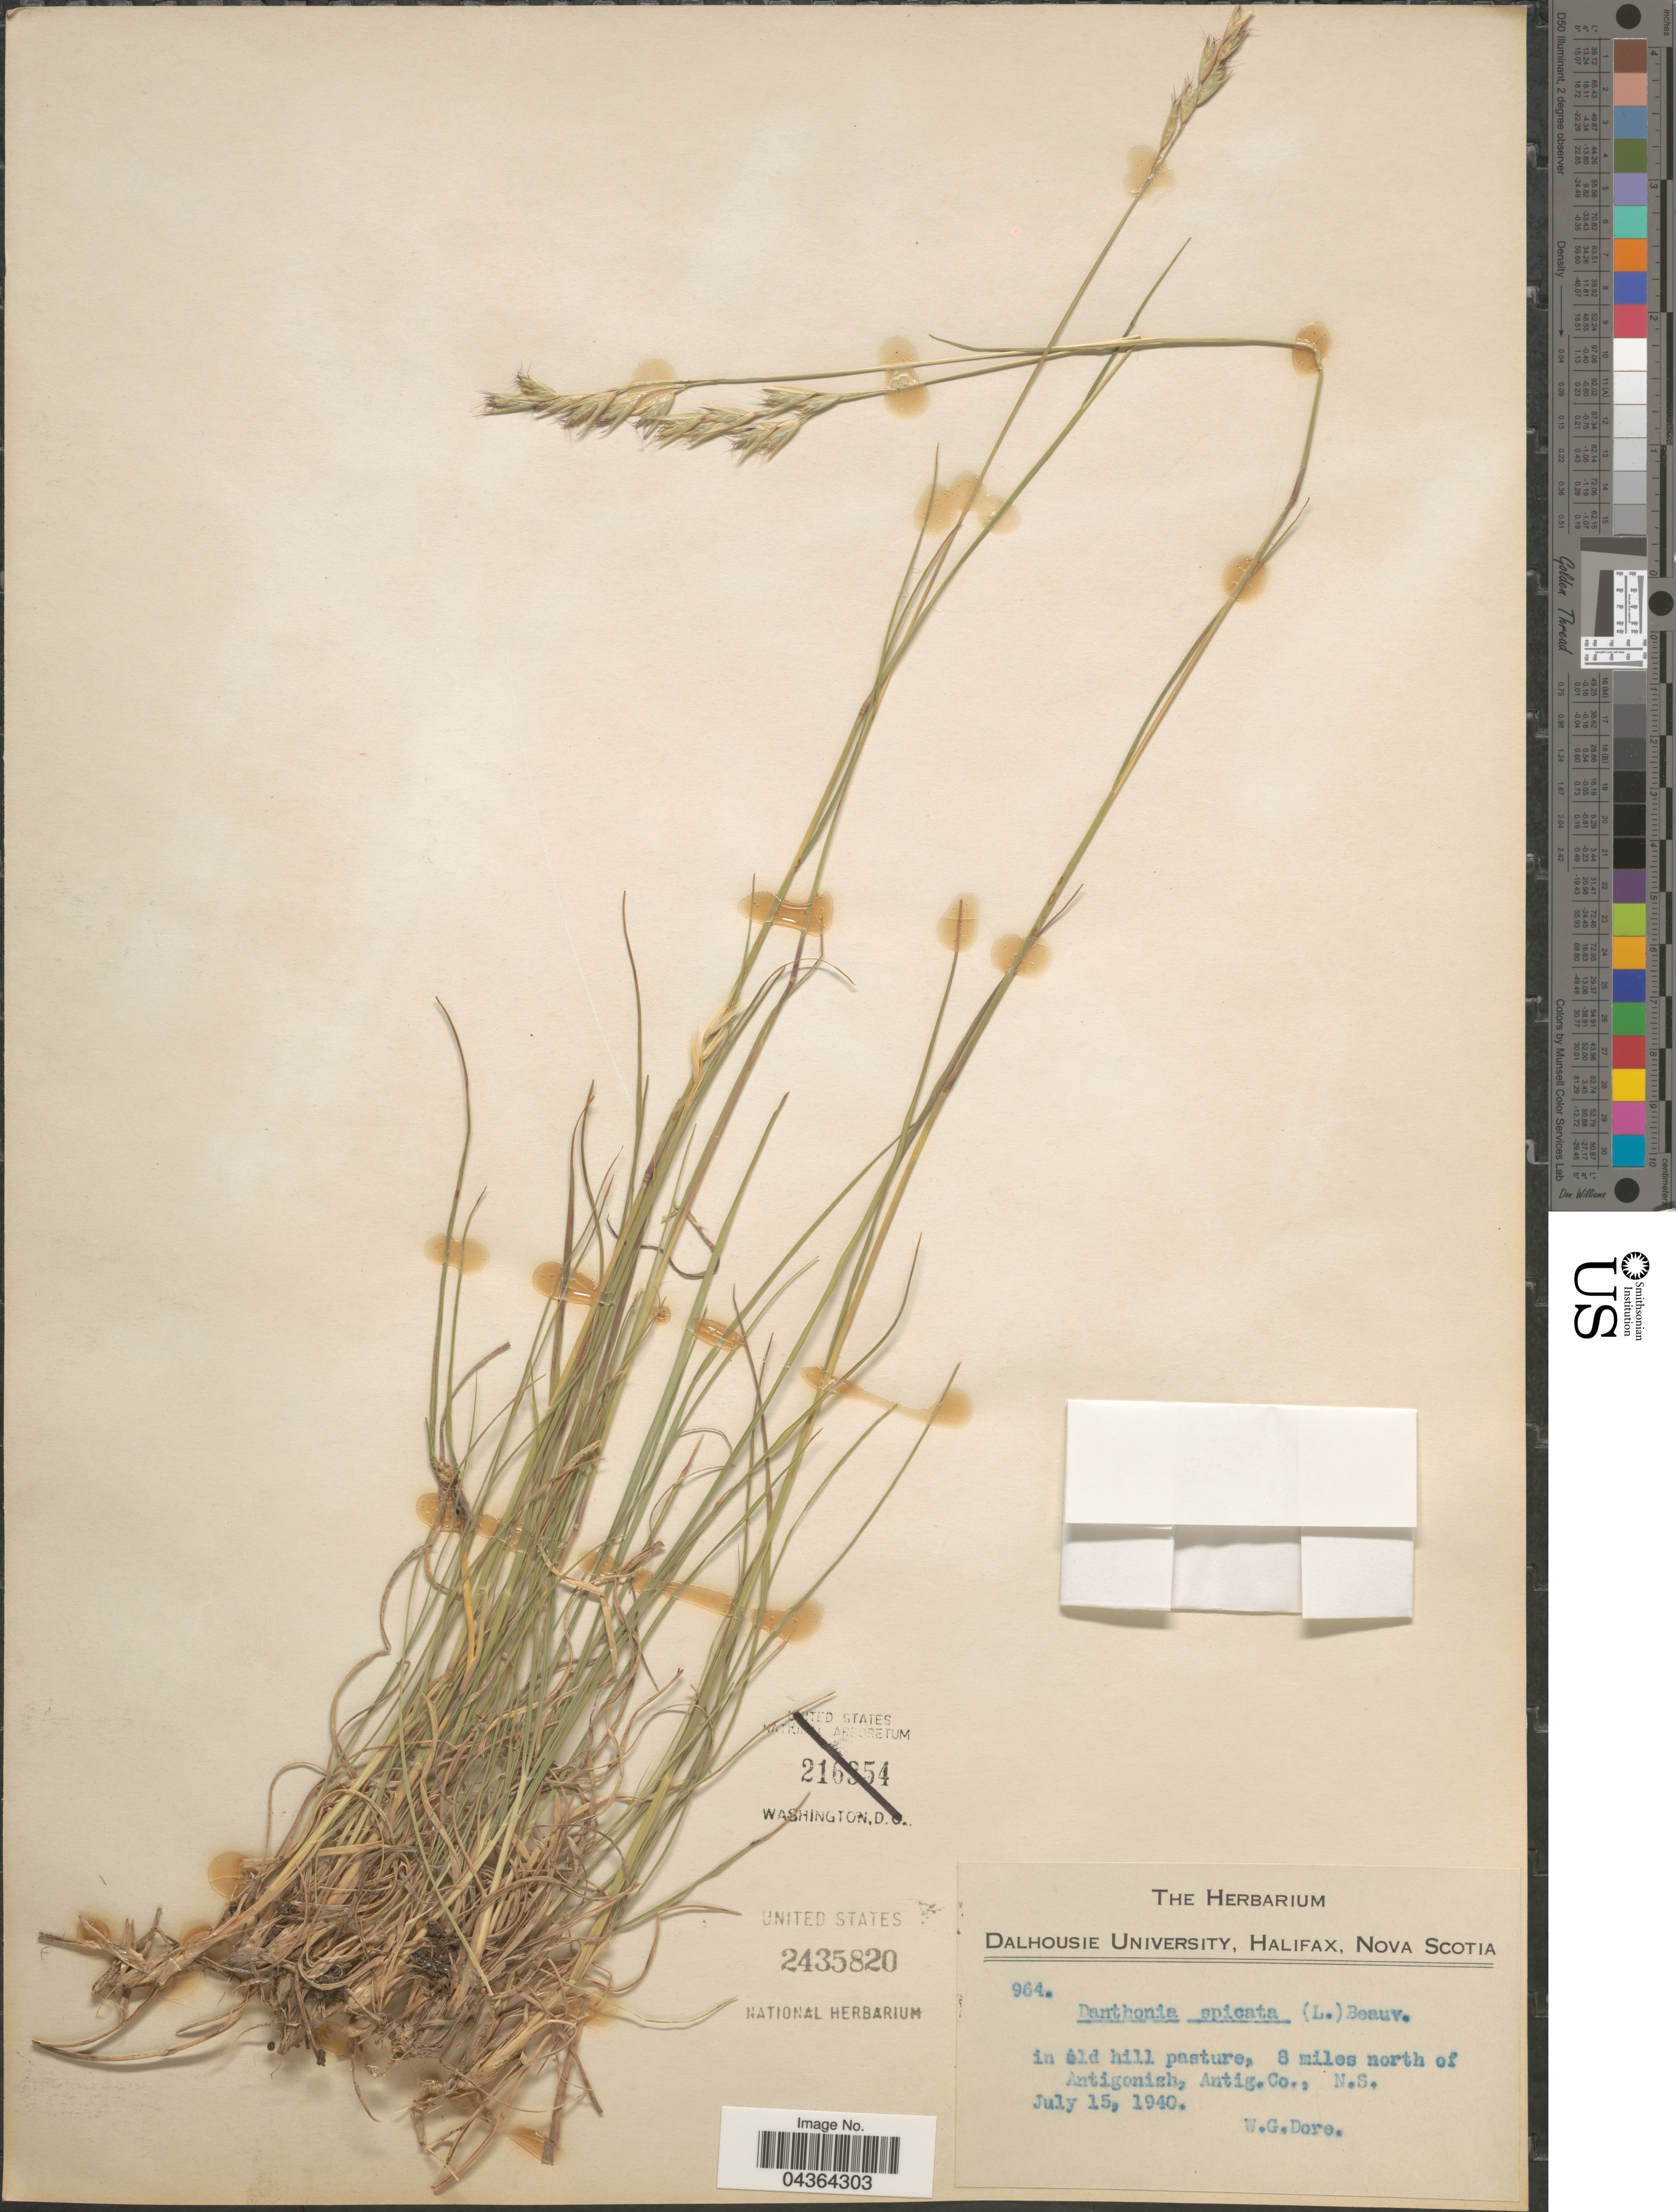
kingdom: Plantae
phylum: Tracheophyta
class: Liliopsida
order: Poales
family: Poaceae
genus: Danthonia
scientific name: Danthonia spicata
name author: (L.) P. Beauv. ex Roem. & Schult.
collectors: W. Dore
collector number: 964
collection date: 1940-07-15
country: Canada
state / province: Nova Scotia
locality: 8 miles north of Antigonish, Antig.Co., N.S.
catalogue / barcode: US 2435820